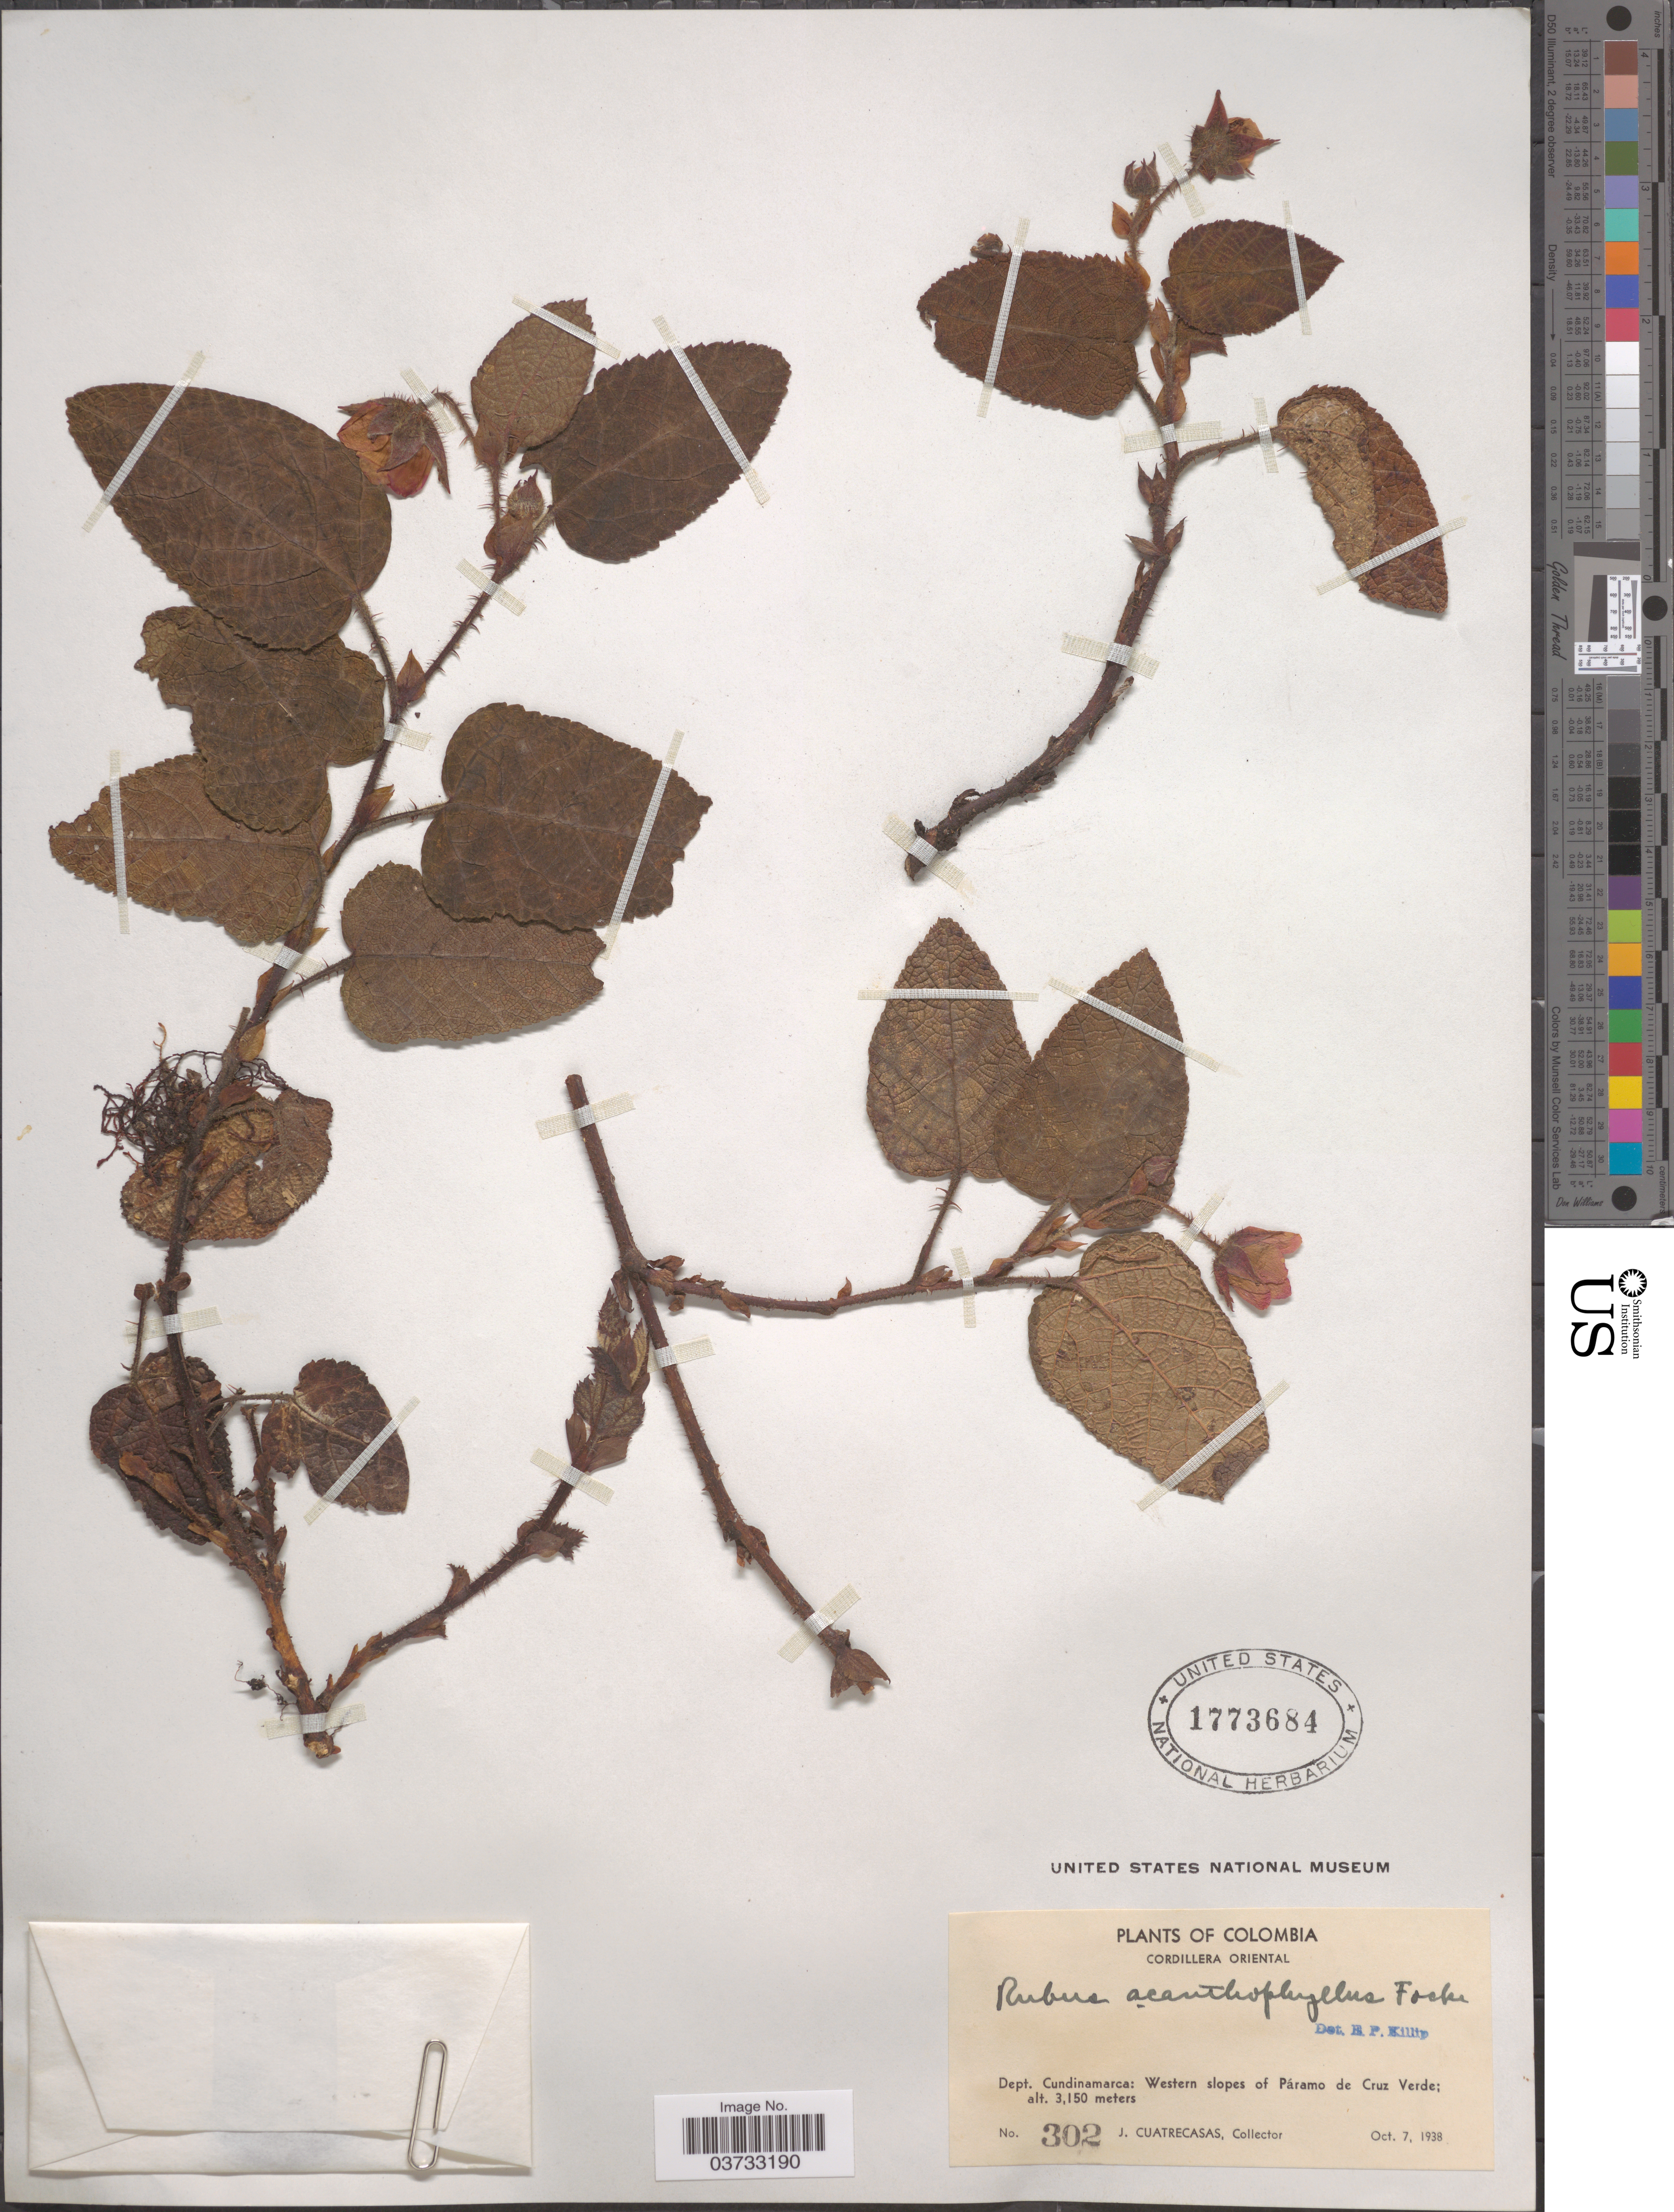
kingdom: Plantae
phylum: Tracheophyta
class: Magnoliopsida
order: Rosales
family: Rosaceae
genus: Rubus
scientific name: Rubus acanthophyllos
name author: Focke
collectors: J. Cuatrecasas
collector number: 302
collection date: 1938-10-07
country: Colombia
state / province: Cundinamarca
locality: Cordillera Oriental. Dept. Cundinamarca: Western slopes of Páramo de Cruz Verde.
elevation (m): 3150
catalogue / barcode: US 1773684